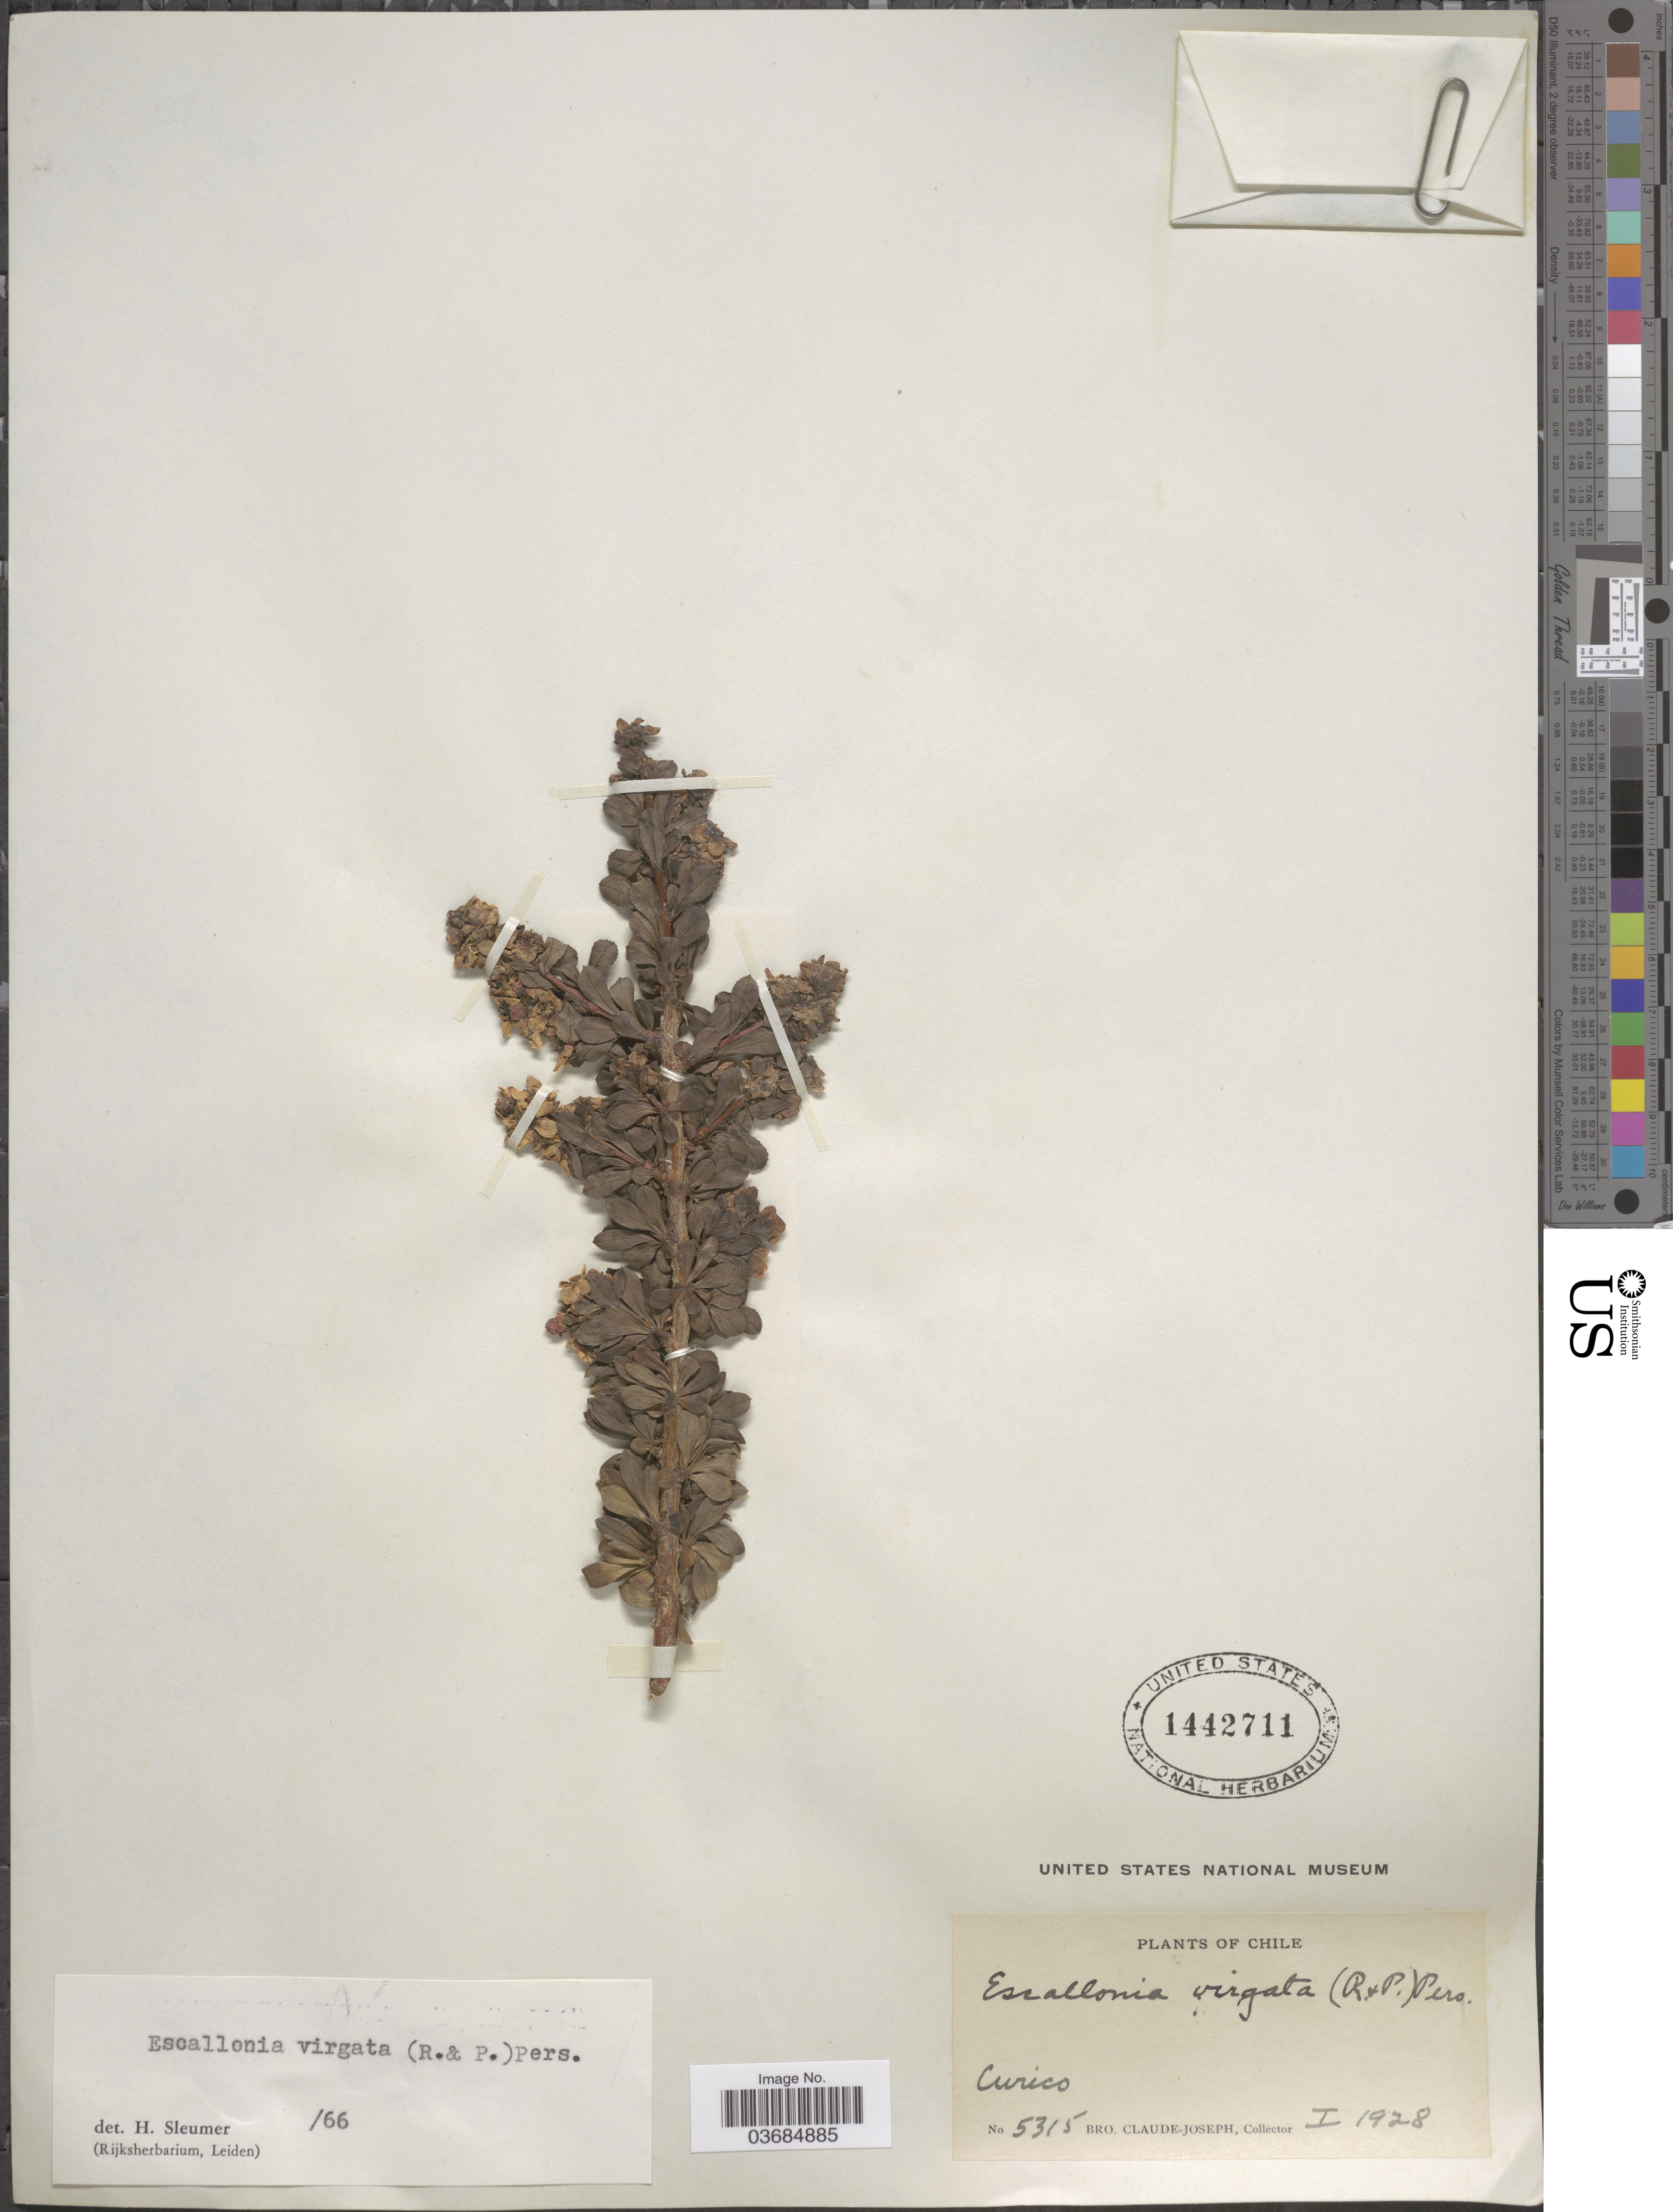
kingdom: Plantae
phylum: Tracheophyta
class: Magnoliopsida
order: Escalloniales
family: Escalloniaceae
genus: Escallonia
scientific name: Escallonia virgata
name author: (Ruiz & Pav.) Pers.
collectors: Bro. Claude-Joseph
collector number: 5315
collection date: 1928-01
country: Chile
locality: Curico.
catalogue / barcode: US 1442711